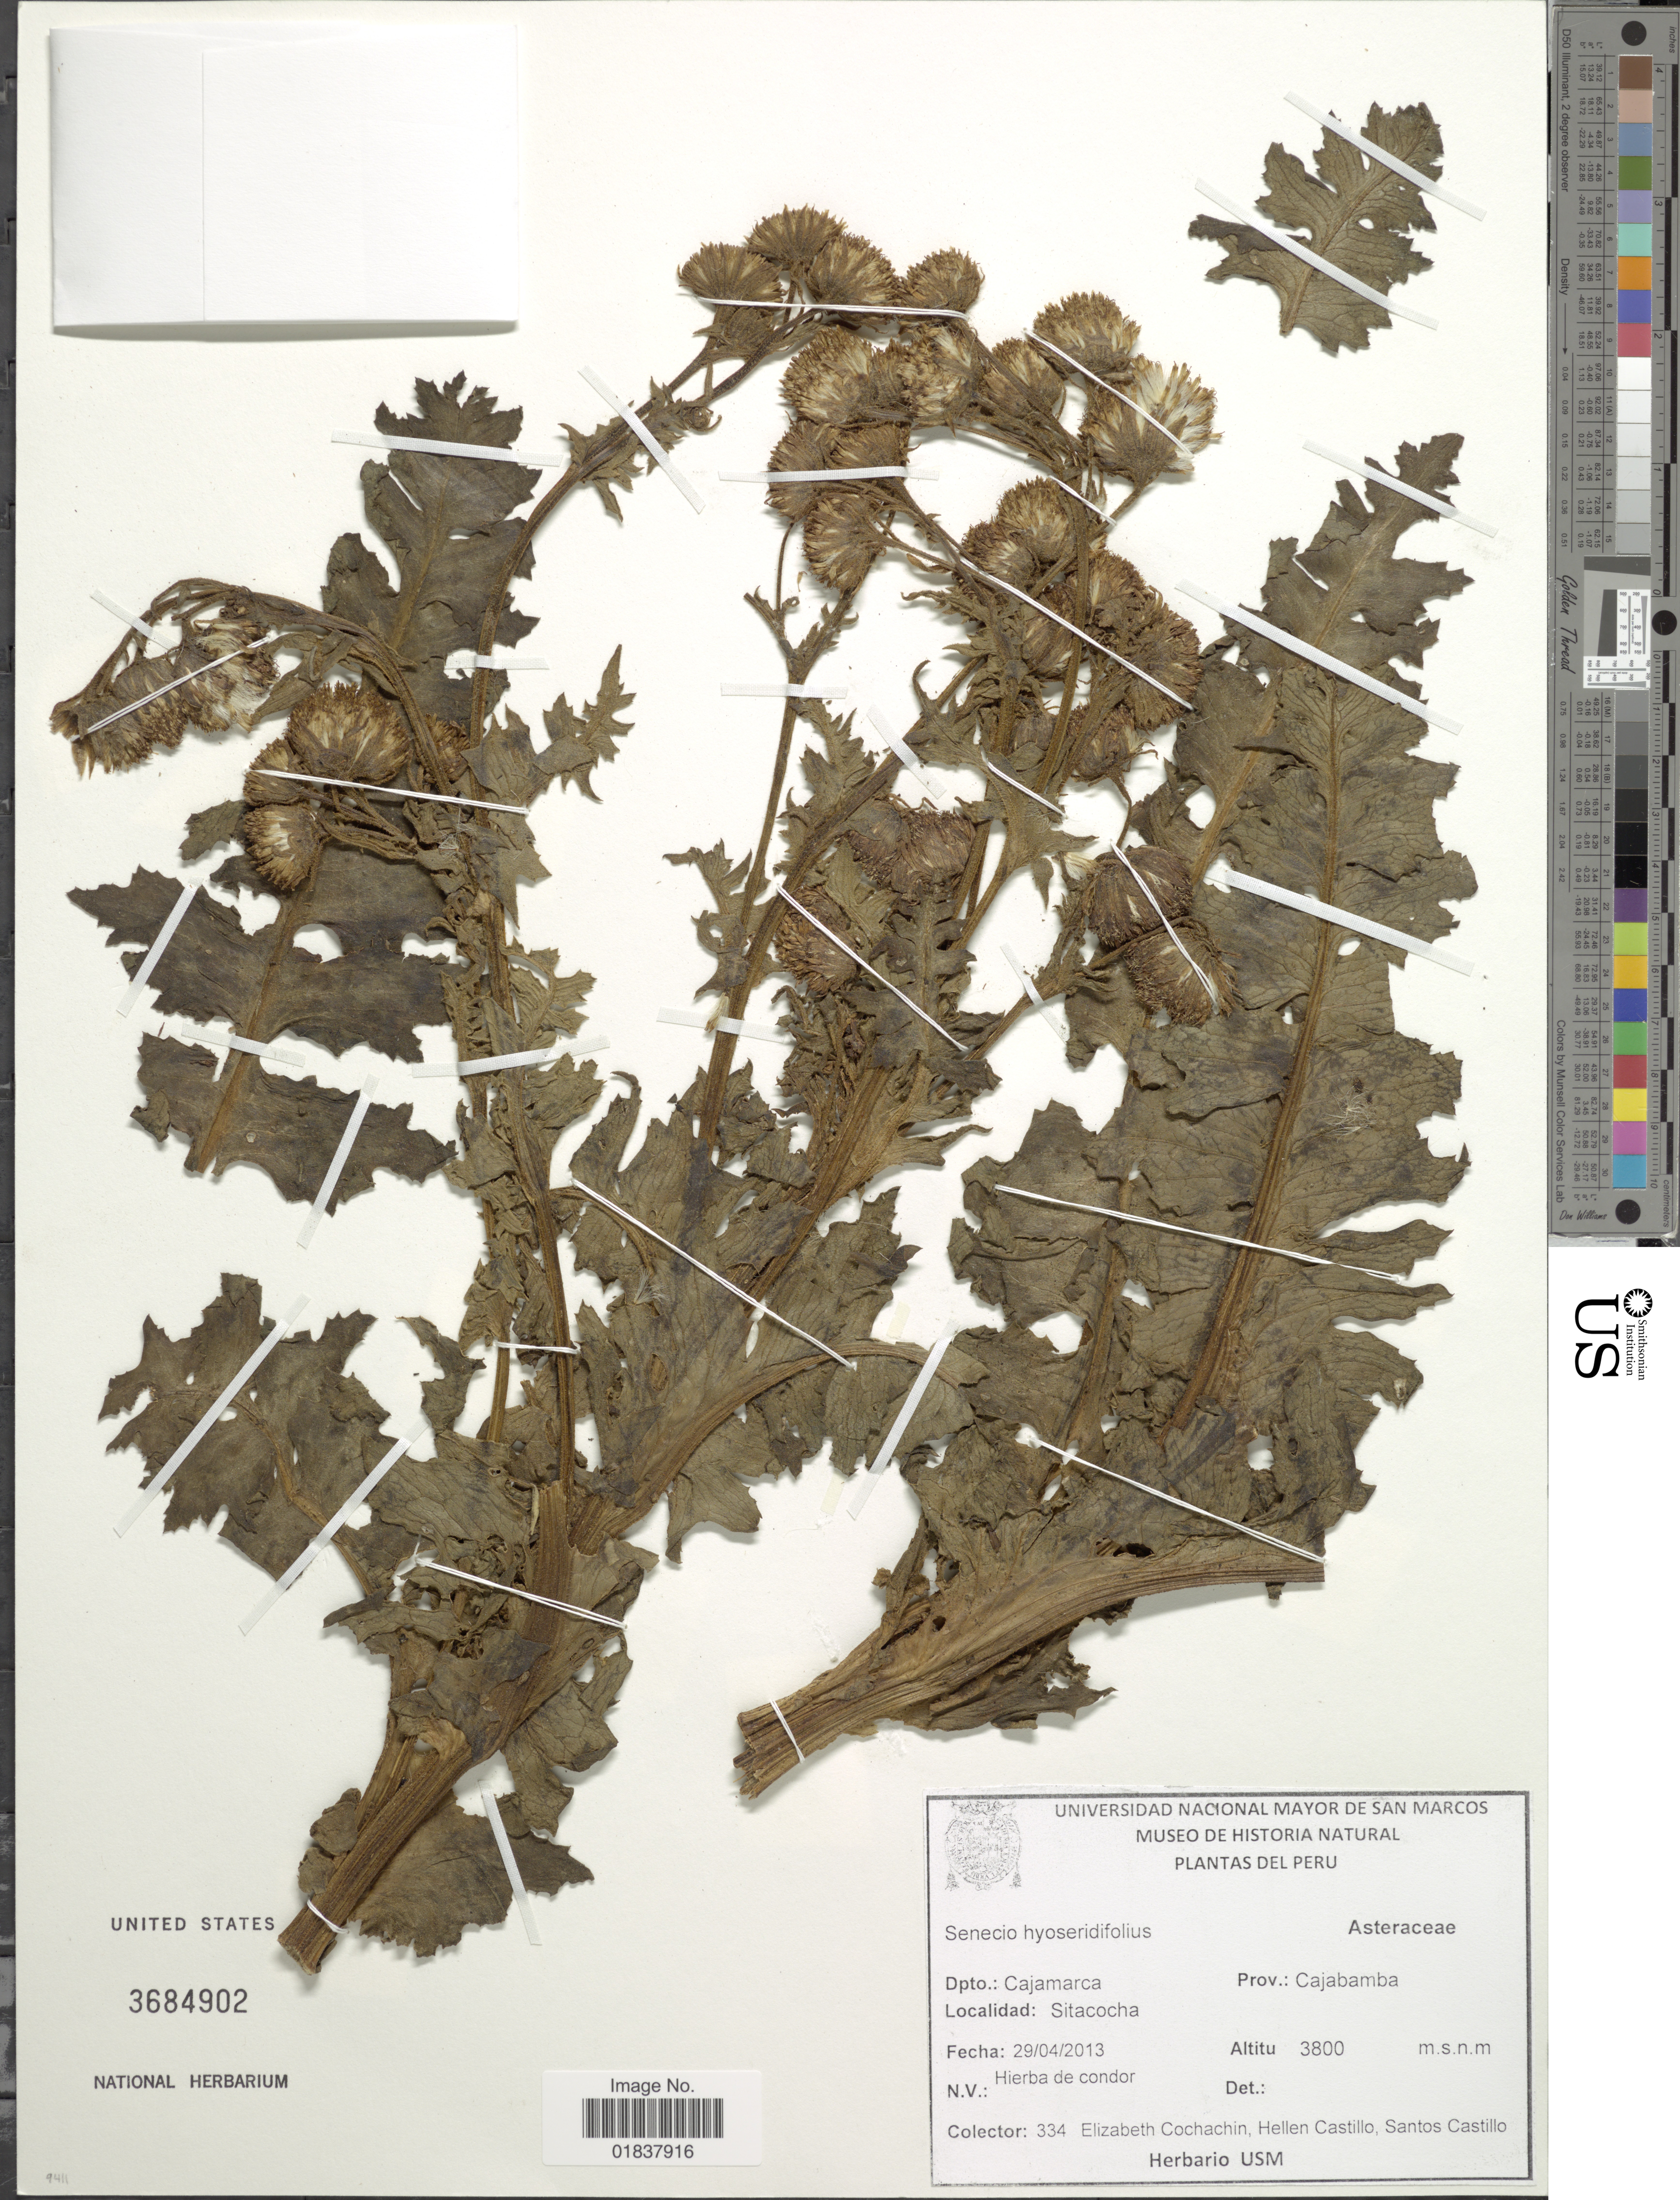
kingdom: Plantae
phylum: Tracheophyta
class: Magnoliopsida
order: Asterales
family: Asteraceae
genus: Senecio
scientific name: Senecio hyoseridifolius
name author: Wedd.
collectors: E. Cochachin Guerrero, H. Castillo & S. Castillo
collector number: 334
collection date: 2013-04-29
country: Peru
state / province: Cajamarca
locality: Prov. Cajabamba, Sitacocha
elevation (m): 3800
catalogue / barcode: US 3684902